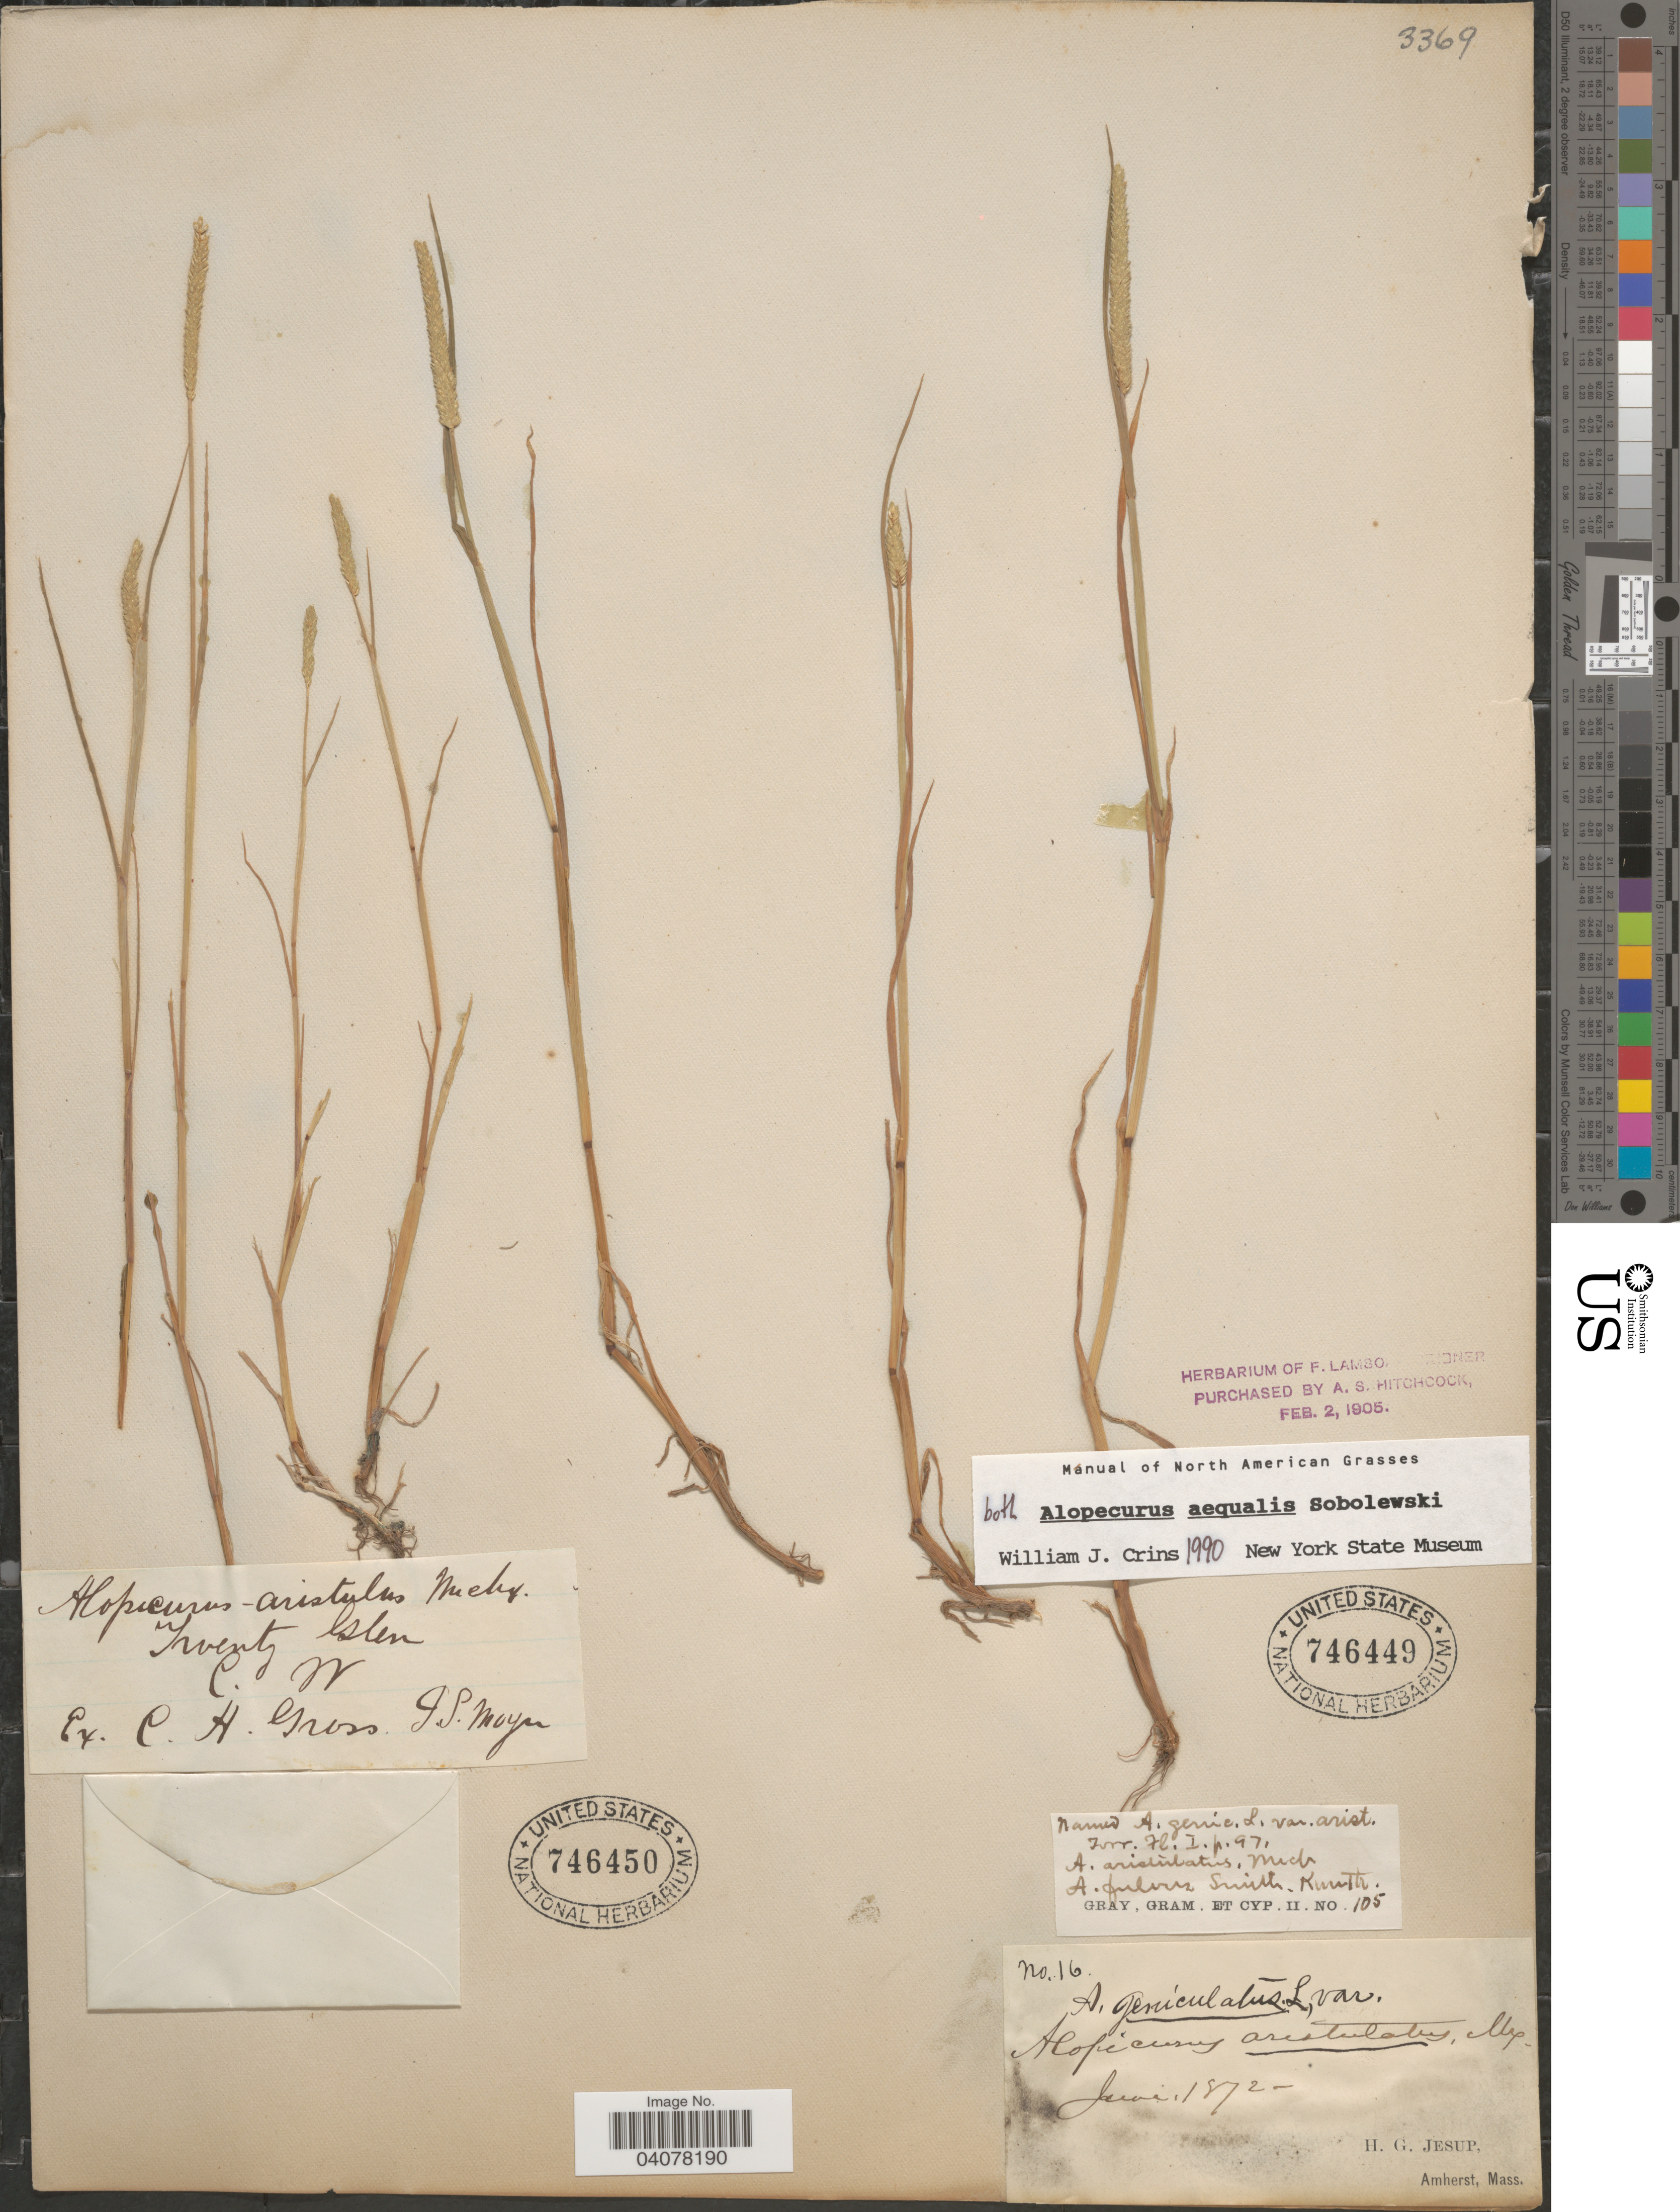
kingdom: Plantae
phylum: Tracheophyta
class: Liliopsida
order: Poales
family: Poaceae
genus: Alopecurus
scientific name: Alopecurus aequalis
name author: Sobol.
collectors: H. Jesup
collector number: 16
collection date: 1872-06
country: United States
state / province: Massachusetts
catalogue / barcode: US 746449-2